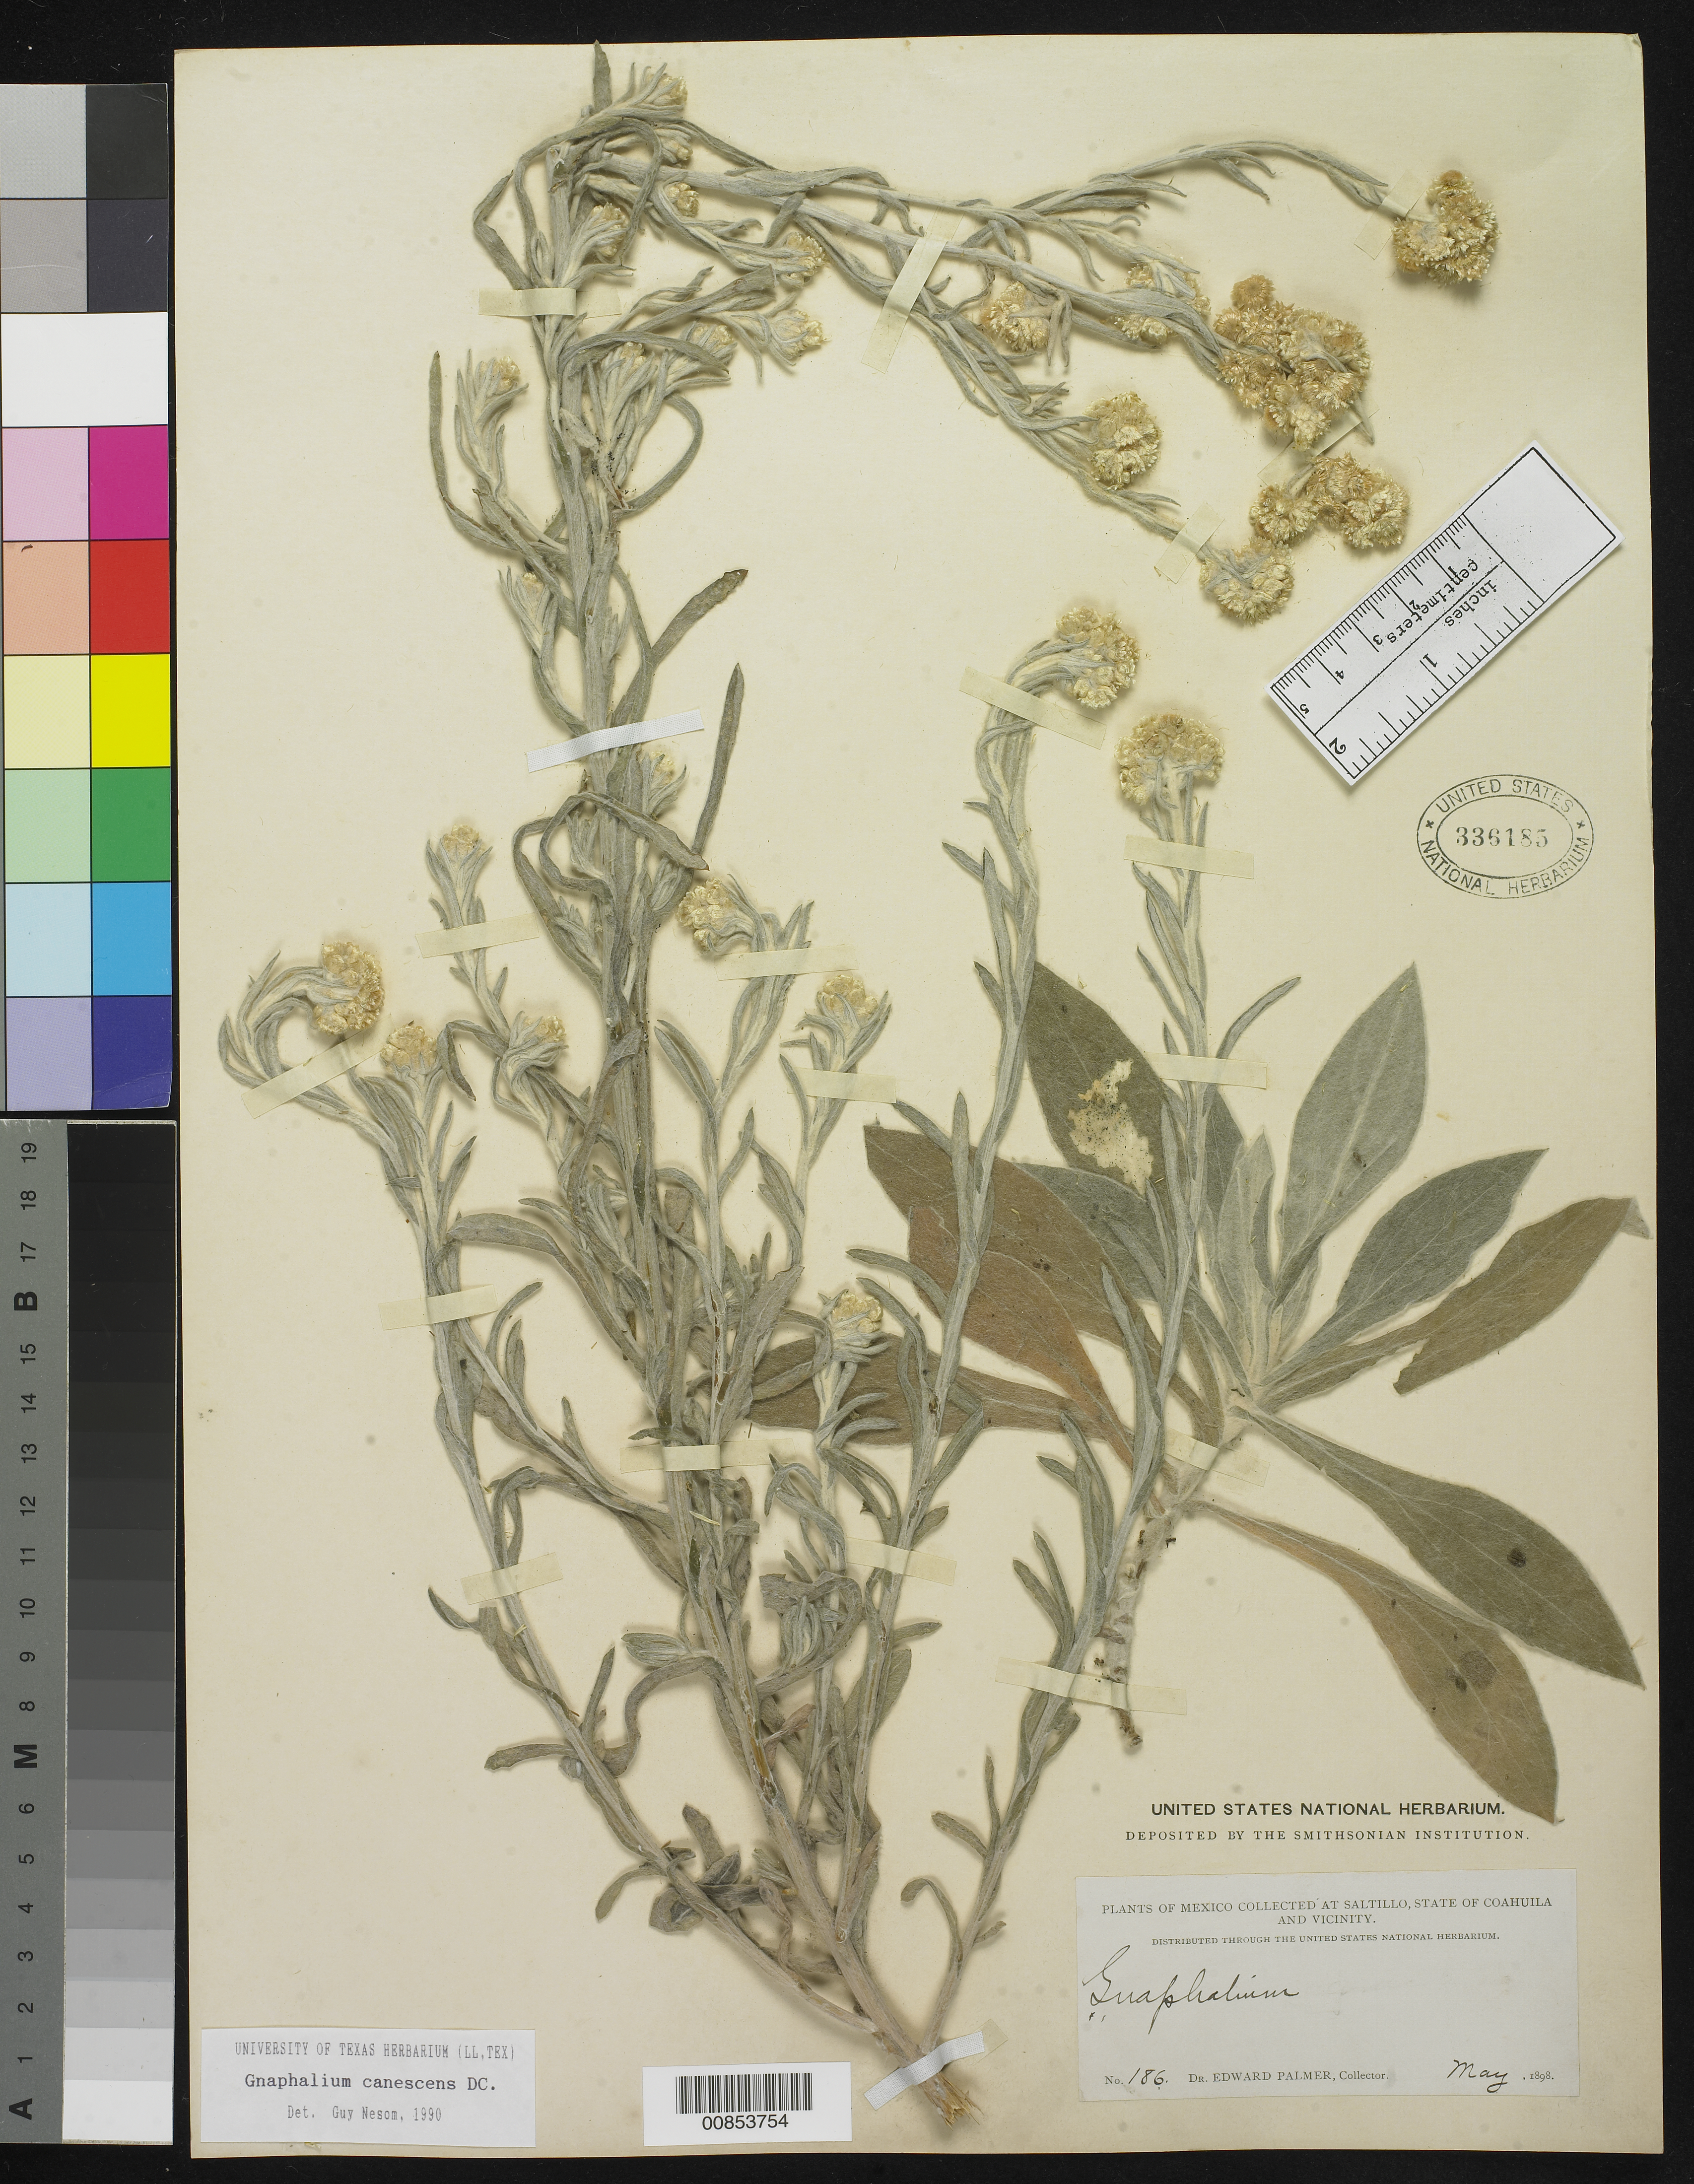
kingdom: Plantae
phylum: Tracheophyta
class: Magnoliopsida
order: Asterales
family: Asteraceae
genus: Pseudognaphalium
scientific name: Pseudognaphalium canescens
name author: (DC.) Anderb.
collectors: E. Palmer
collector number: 186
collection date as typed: May 1898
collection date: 1898-05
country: Mexico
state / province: Coahuila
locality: Saltillo, Coahuila and vicinity.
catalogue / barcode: US 336185